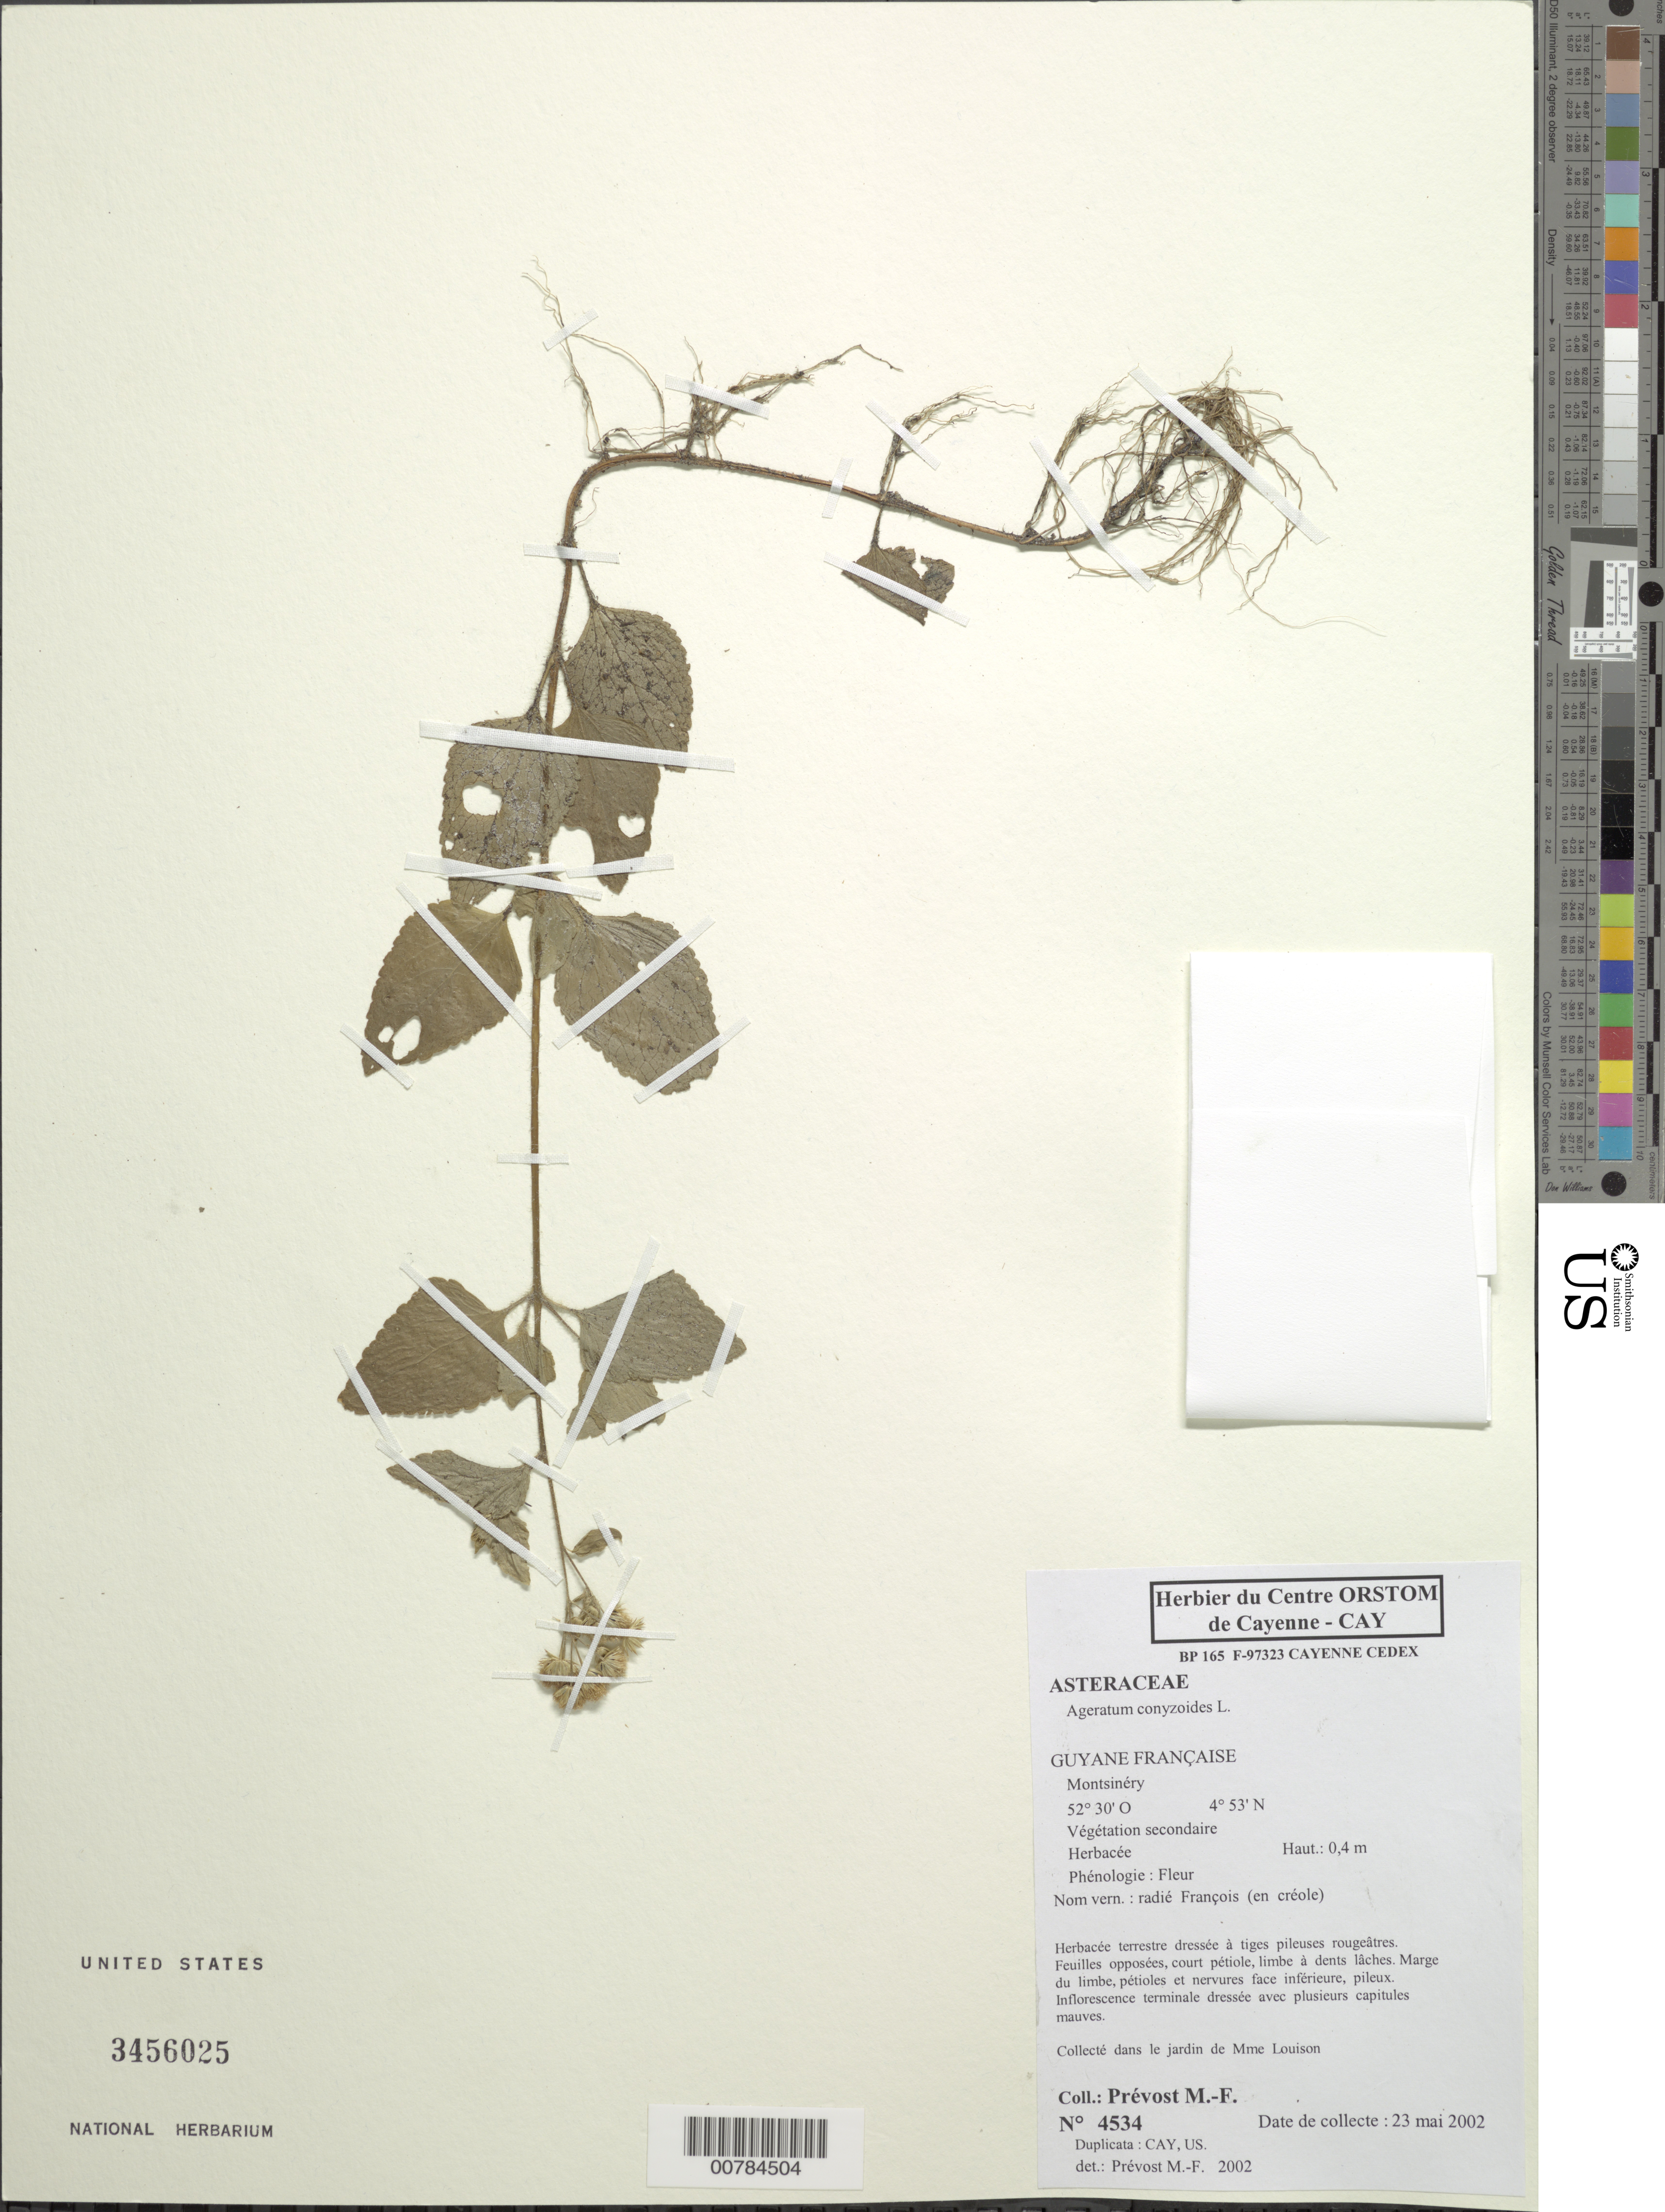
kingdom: Plantae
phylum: Tracheophyta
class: Magnoliopsida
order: Asterales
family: Asteraceae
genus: Ageratum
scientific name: Ageratum conyzoides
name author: L.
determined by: Prévost, M.-F.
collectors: M.-F. Prévost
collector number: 4534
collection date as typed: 23-May-02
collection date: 2002-05-23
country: French Guiana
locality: Montsinéry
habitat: Secondary vegetation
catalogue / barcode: US 3456025